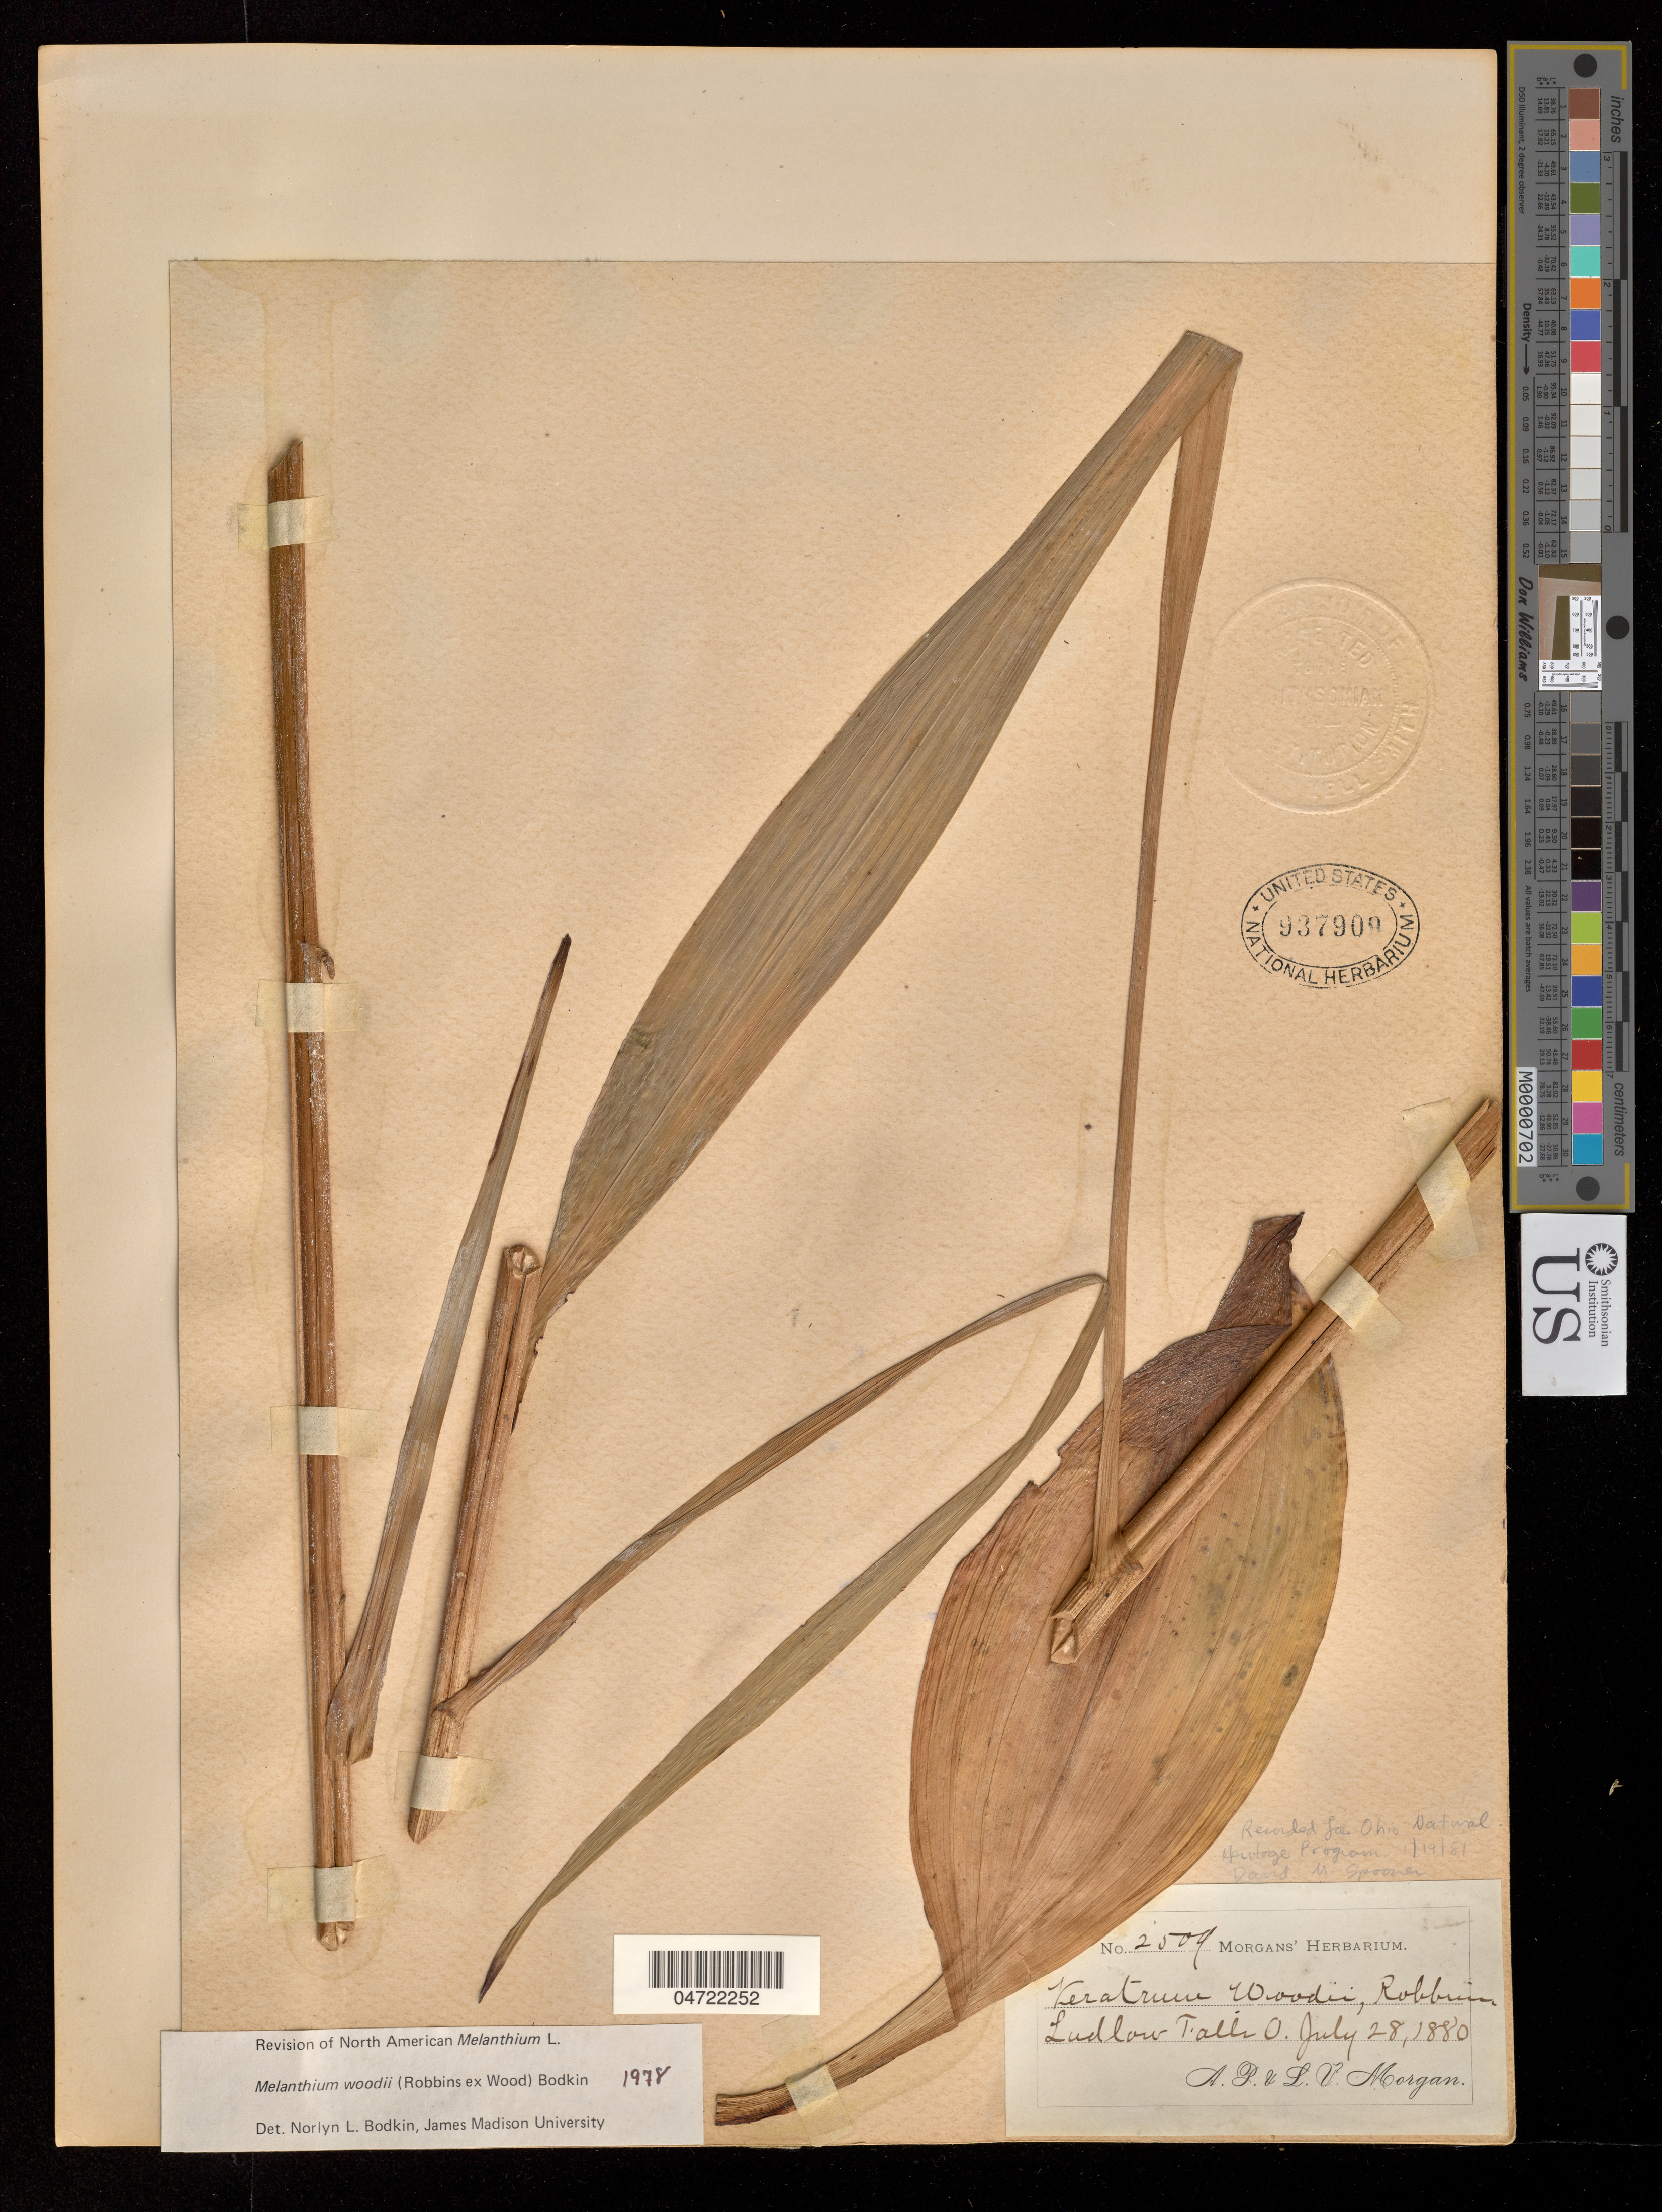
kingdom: Plantae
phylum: Tracheophyta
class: Liliopsida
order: Liliales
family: Melanthiaceae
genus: Melanthium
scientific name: Melanthium woodii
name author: (J.W. Robbins ex Alph. Wood) Bodkin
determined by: Bodkin, N. L.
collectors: A. Morgan & L. Morgan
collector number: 2509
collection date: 1880-07-28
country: United States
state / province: Ohio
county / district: Miami County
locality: Ludlow Falls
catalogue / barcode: US 937909